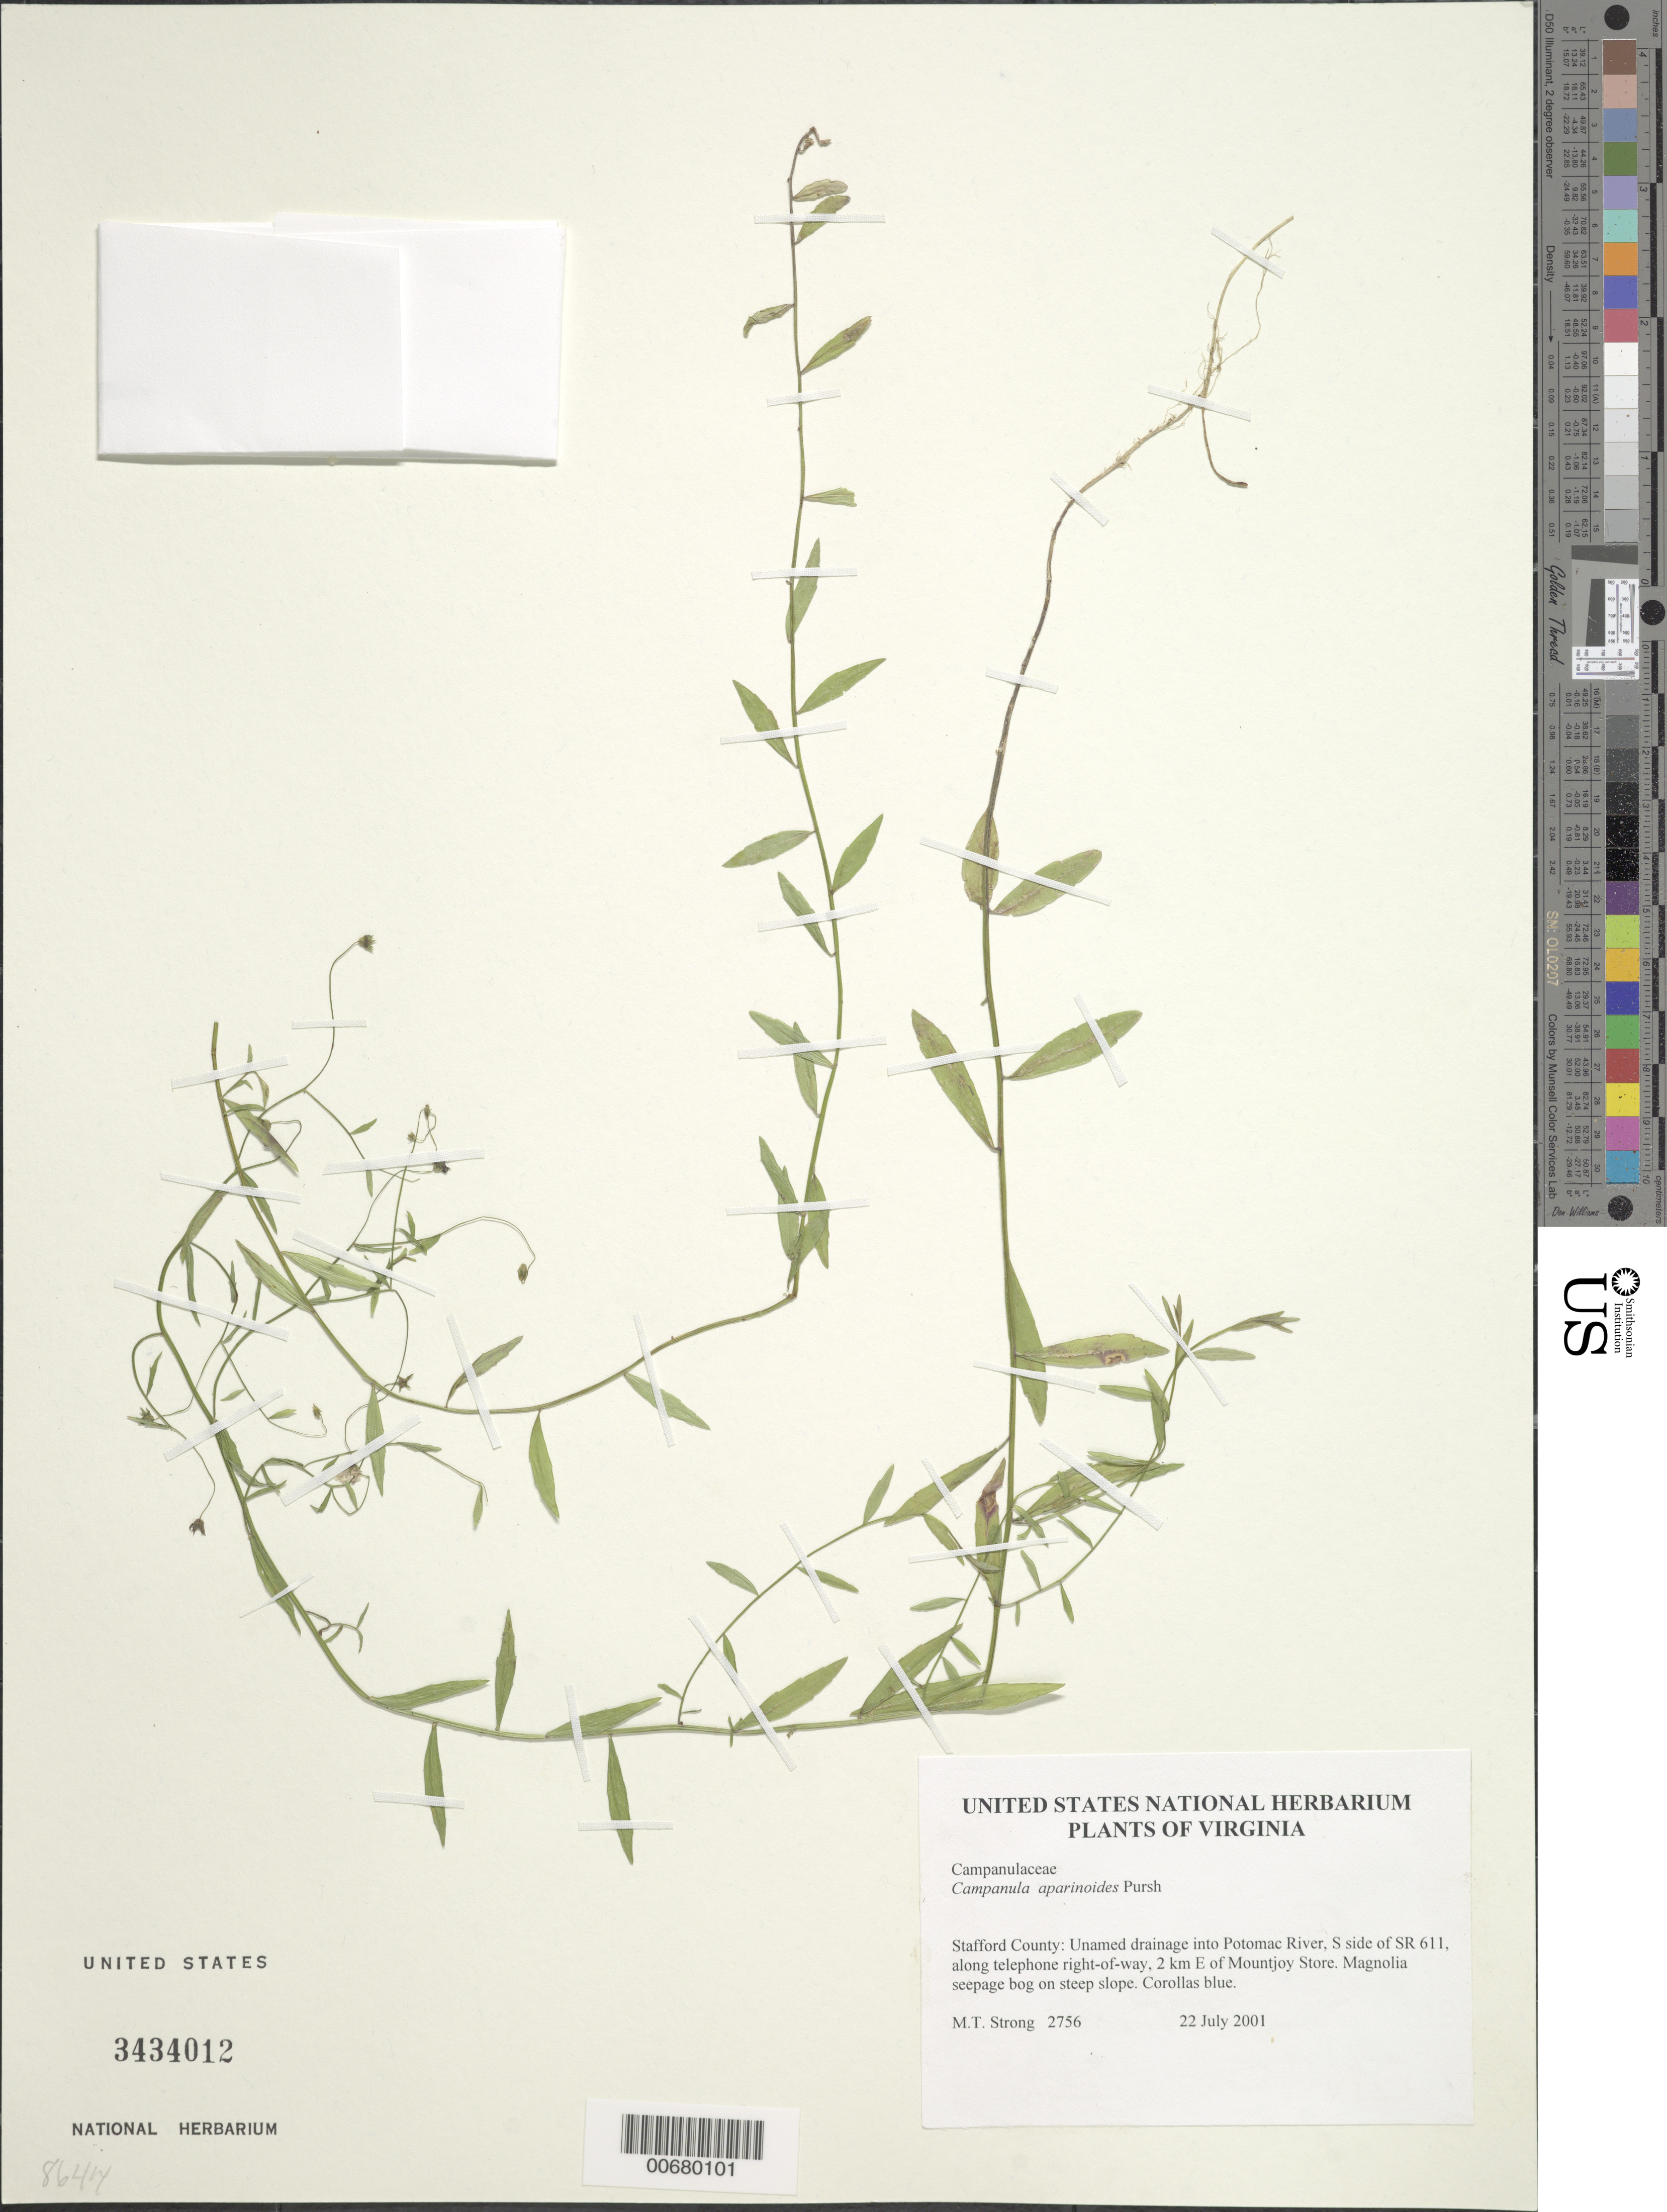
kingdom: Plantae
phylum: Tracheophyta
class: Magnoliopsida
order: Asterales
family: Campanulaceae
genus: Campanula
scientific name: Campanula aparinoides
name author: Pursh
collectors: M. T. Strong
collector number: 2756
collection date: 2001-07-22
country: United States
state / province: Virginia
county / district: Stafford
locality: Stafford County: Unamed drainage into Potomac River, S side of SR 611, along telephone right-of-way, 2 km E of Mountjoy Store, Magnolia seepage bog on steep slope.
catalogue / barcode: US 3434012